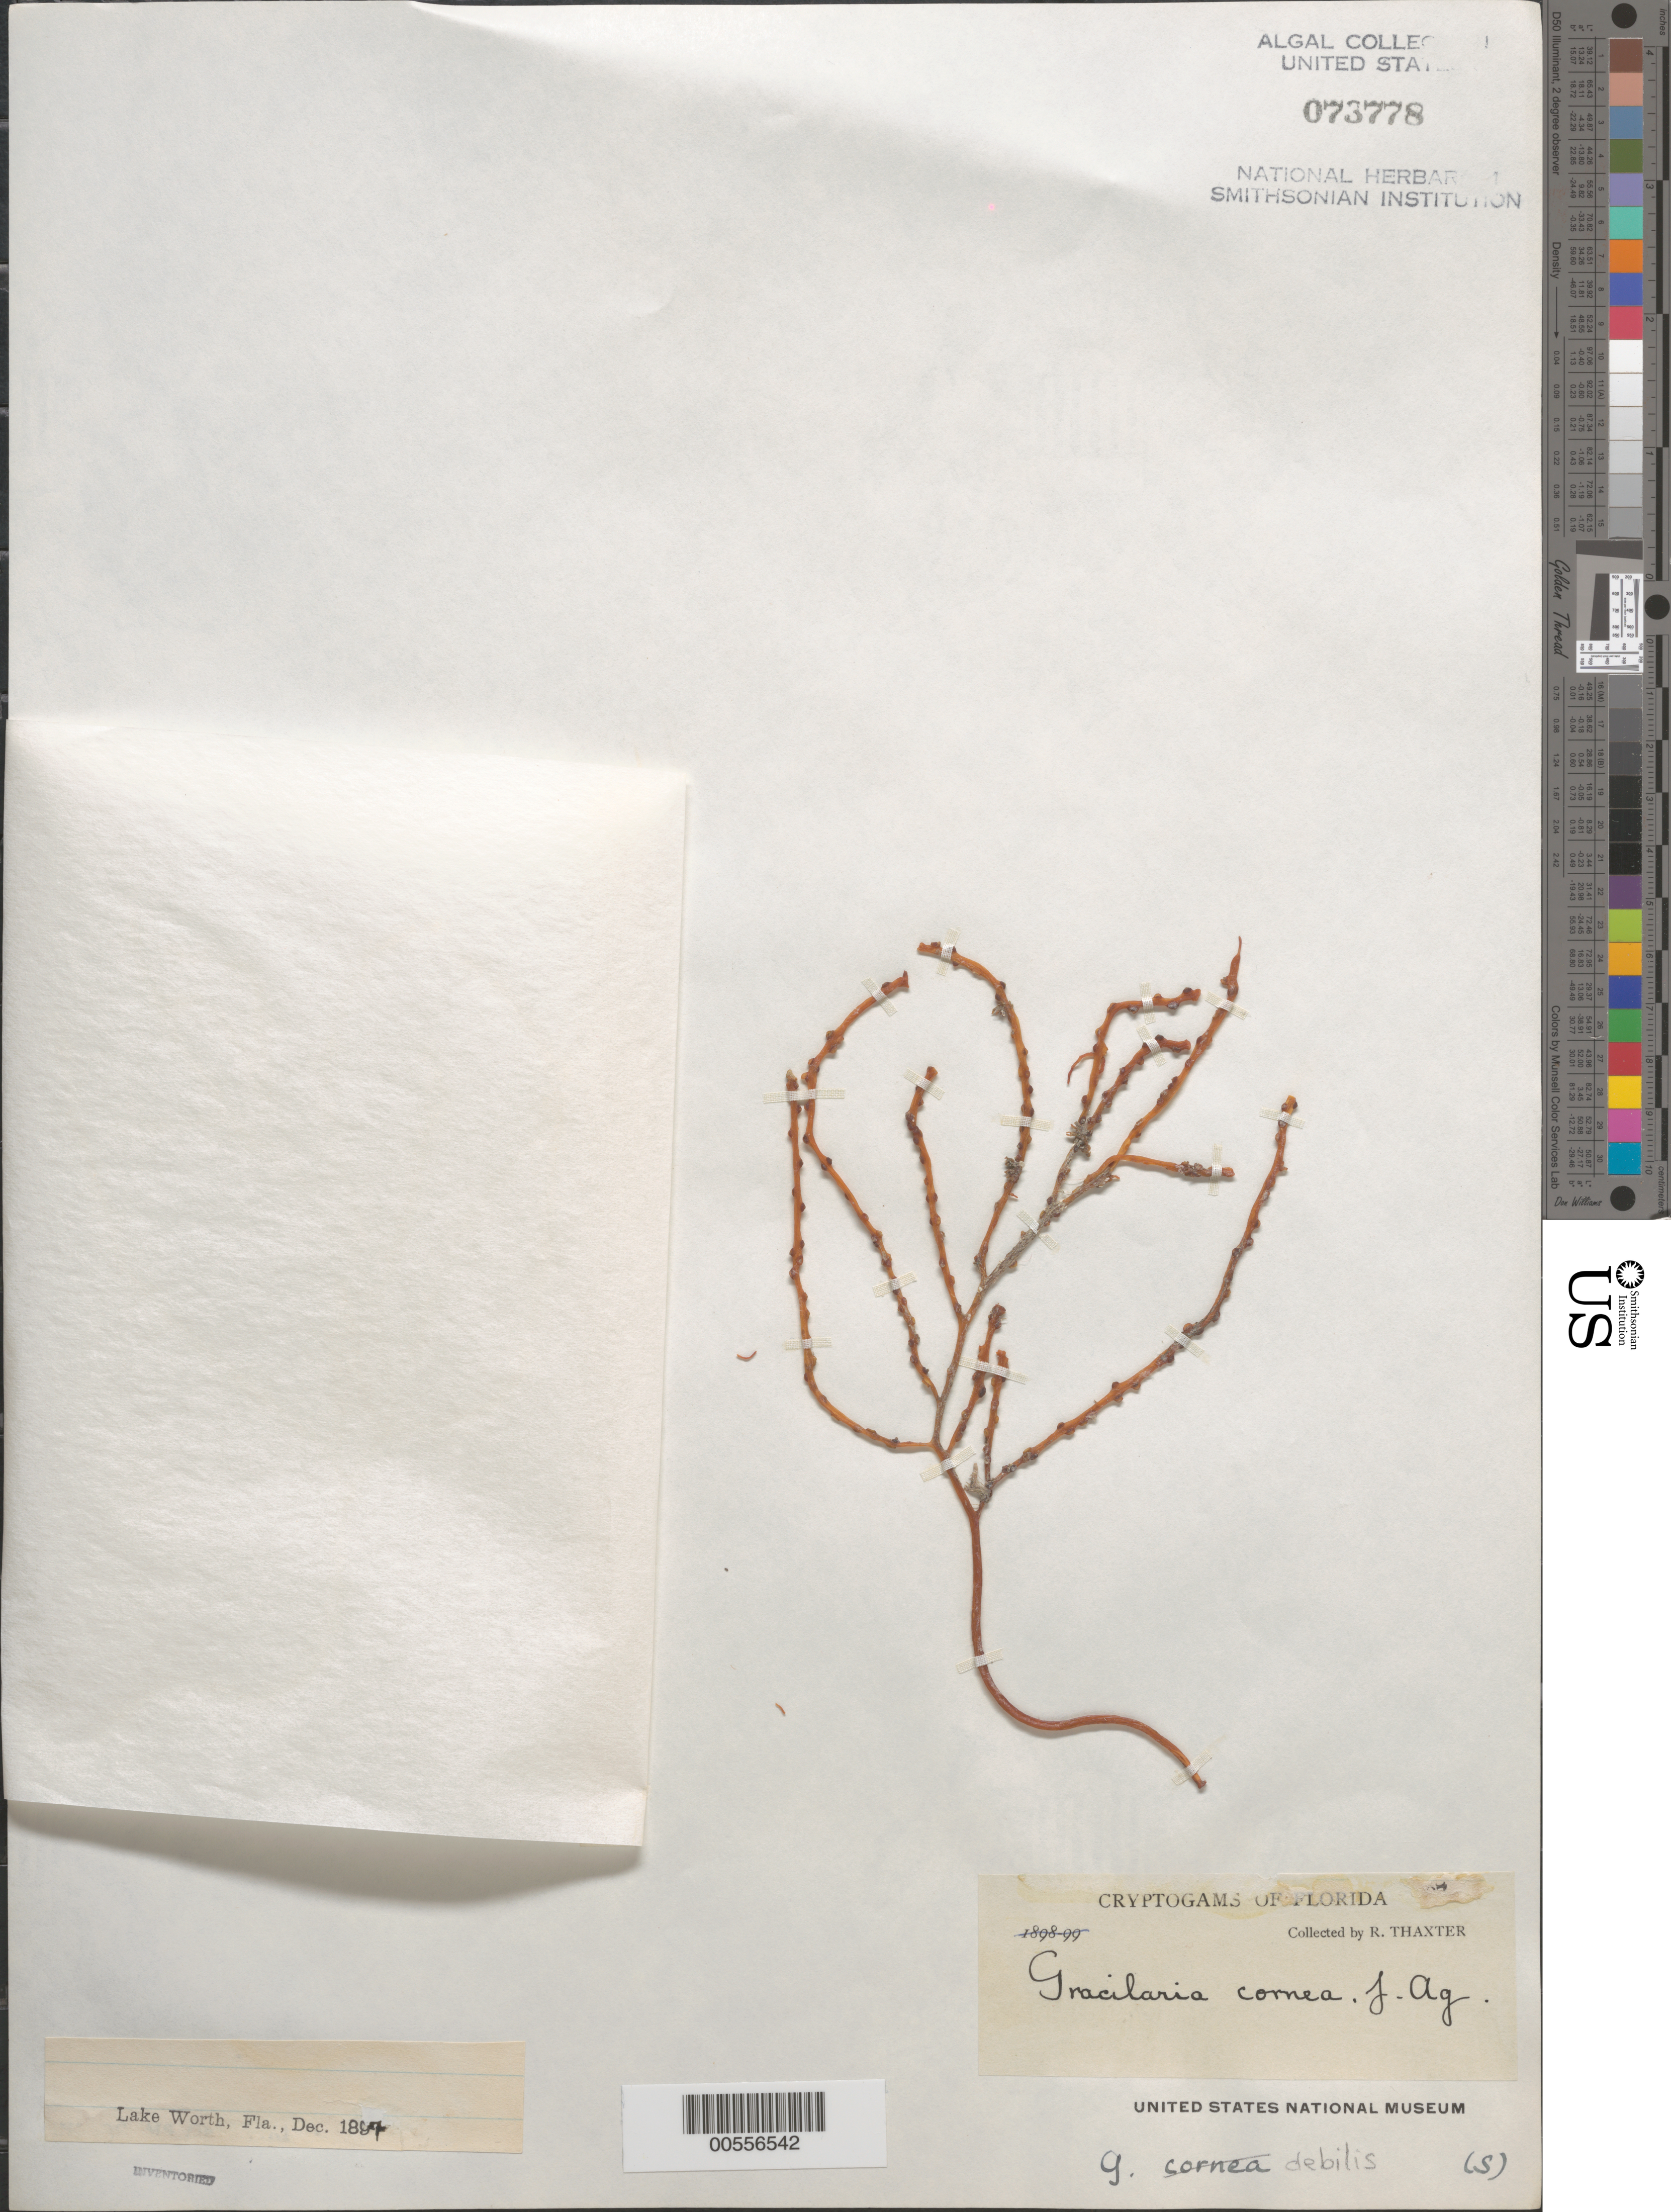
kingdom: Plantae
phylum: Rhodophyta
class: Florideophyceae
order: Gracilariales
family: Gracilariaceae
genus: Gracilaria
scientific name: Gracilaria debilis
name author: (Forssk.) Børgesen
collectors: R. Thaxter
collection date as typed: Dec 1897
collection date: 1897-12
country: United States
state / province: Florida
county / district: Palm Beach County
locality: Lake Worth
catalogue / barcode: US 73778